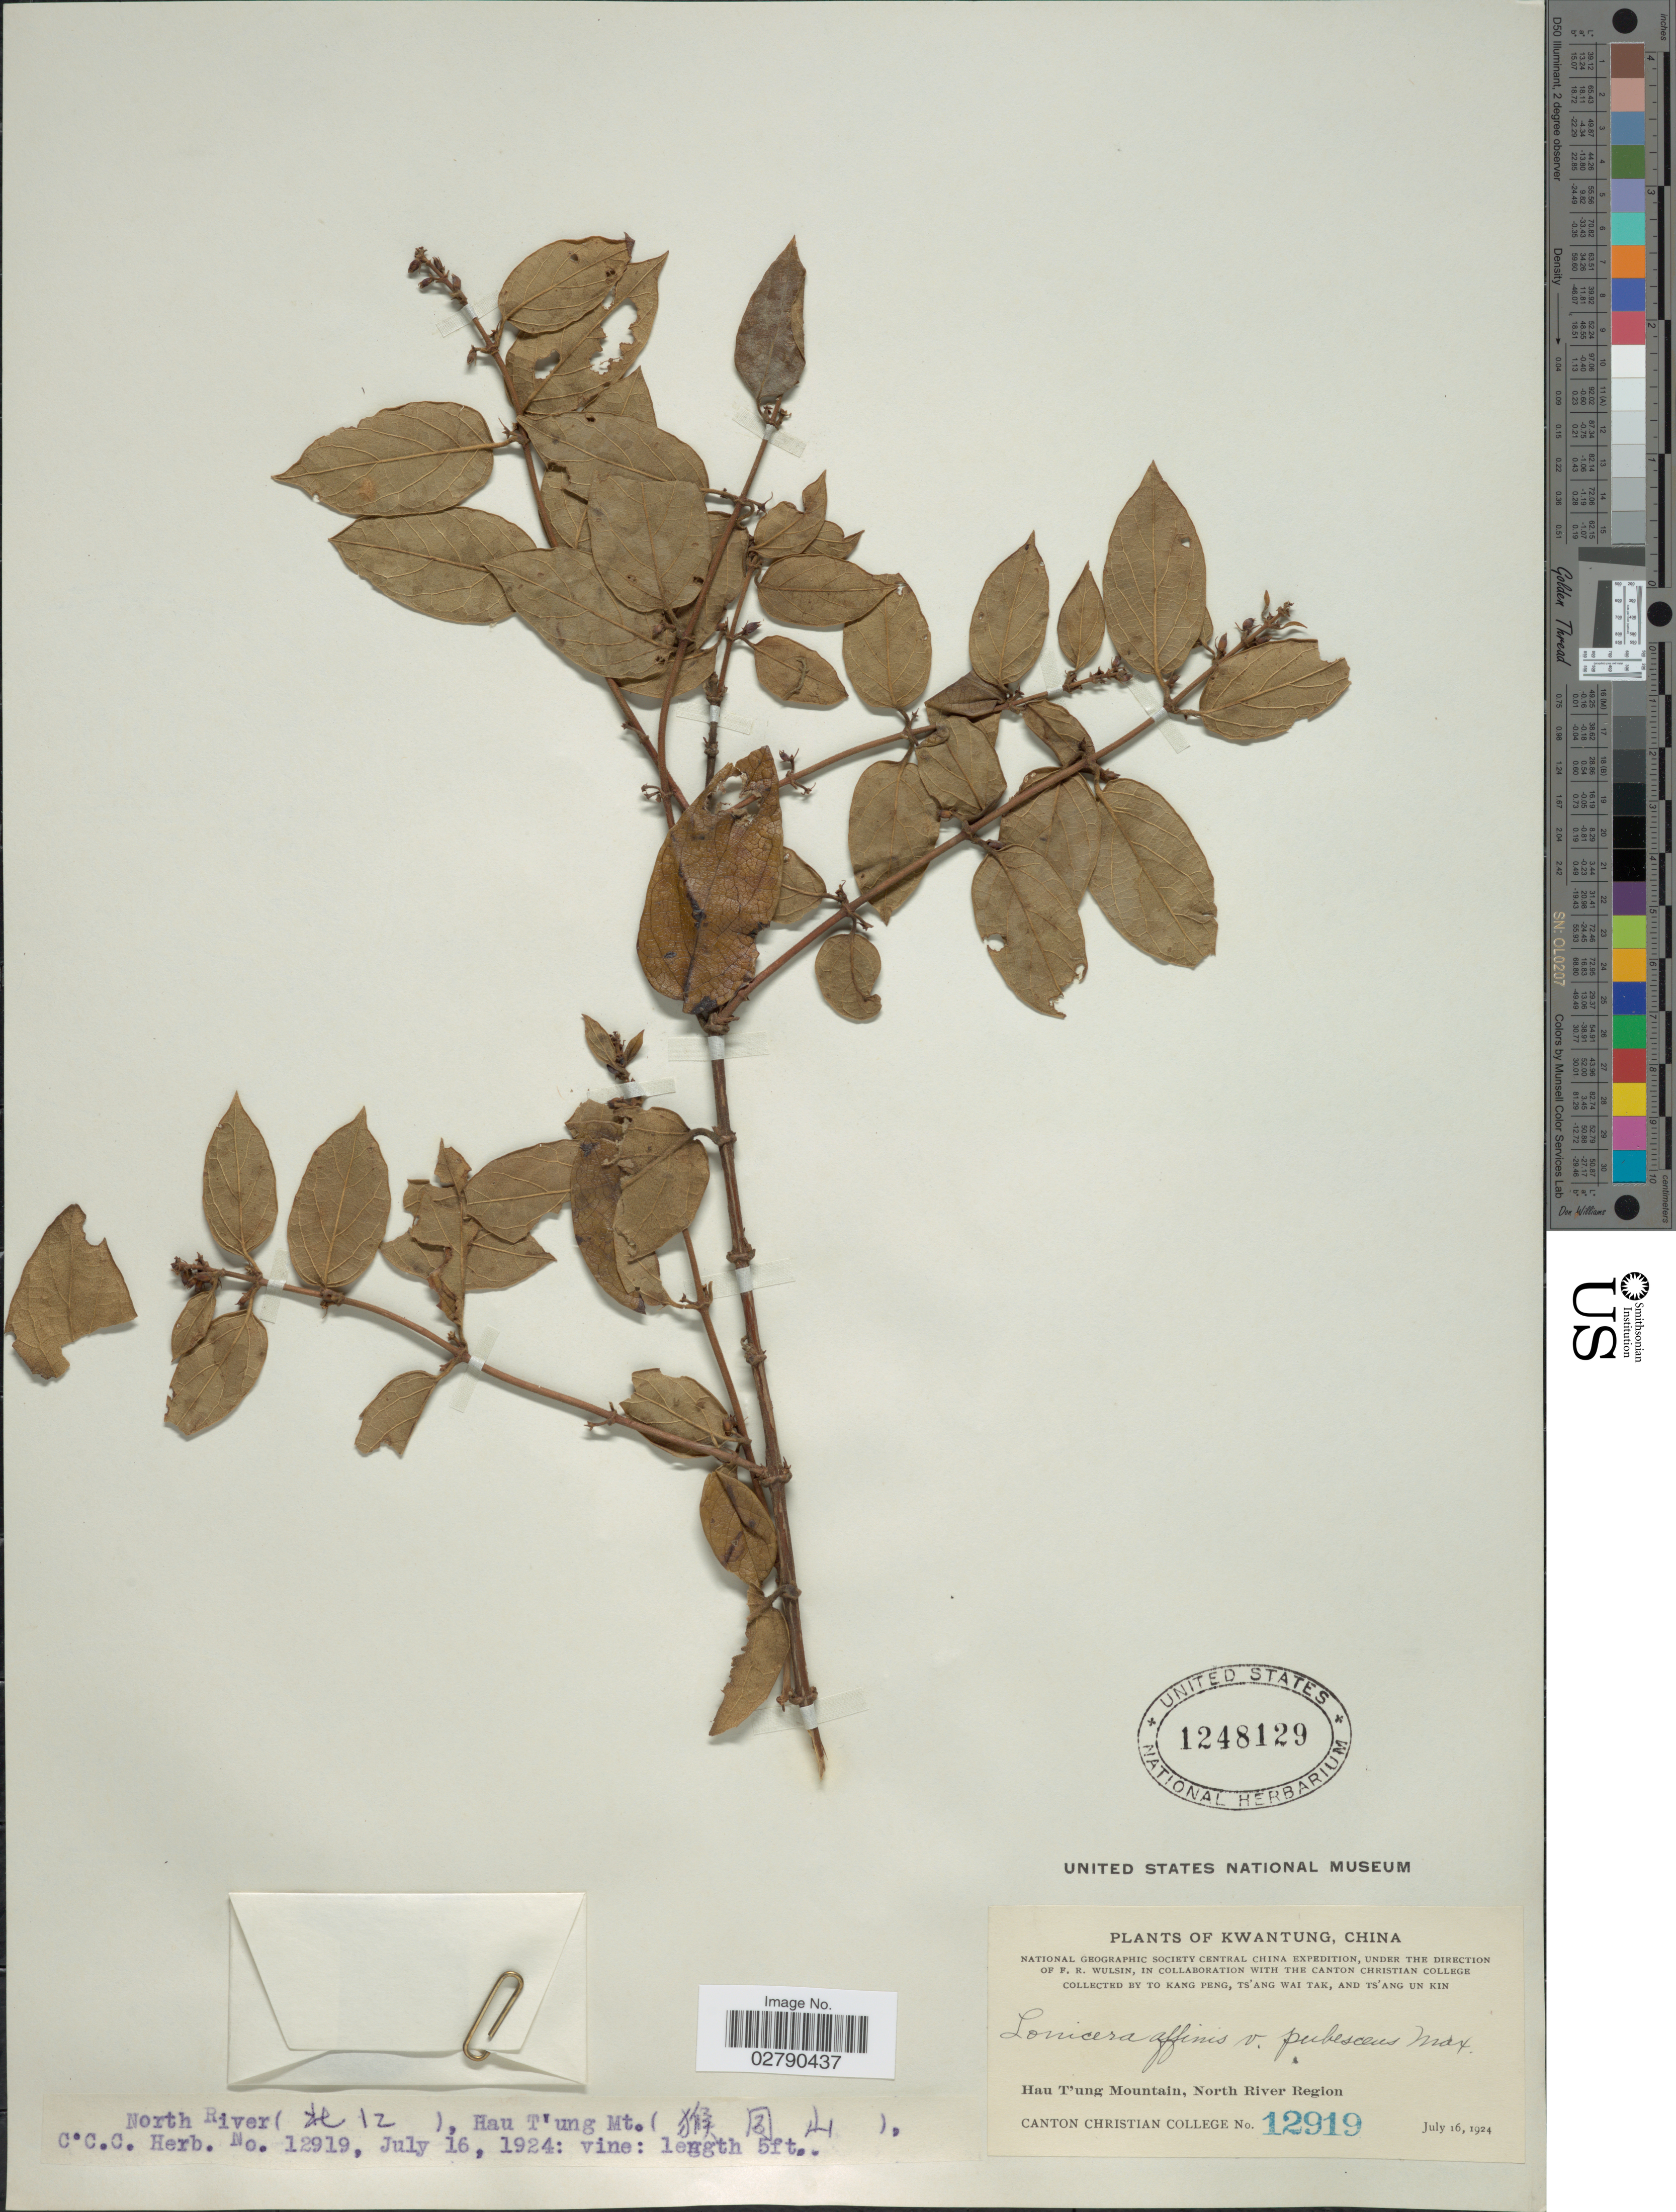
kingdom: Plantae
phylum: Tracheophyta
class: Magnoliopsida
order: Dipsacales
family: Caprifoliaceae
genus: Lonicera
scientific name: Lonicera affinis var. pubescens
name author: Maxim.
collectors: Canton Christian College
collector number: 12919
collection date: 1924-07-16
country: China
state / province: Guangdong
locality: Kwangtung. Hau T' ung Mountain, North River Region.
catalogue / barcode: US 1248129